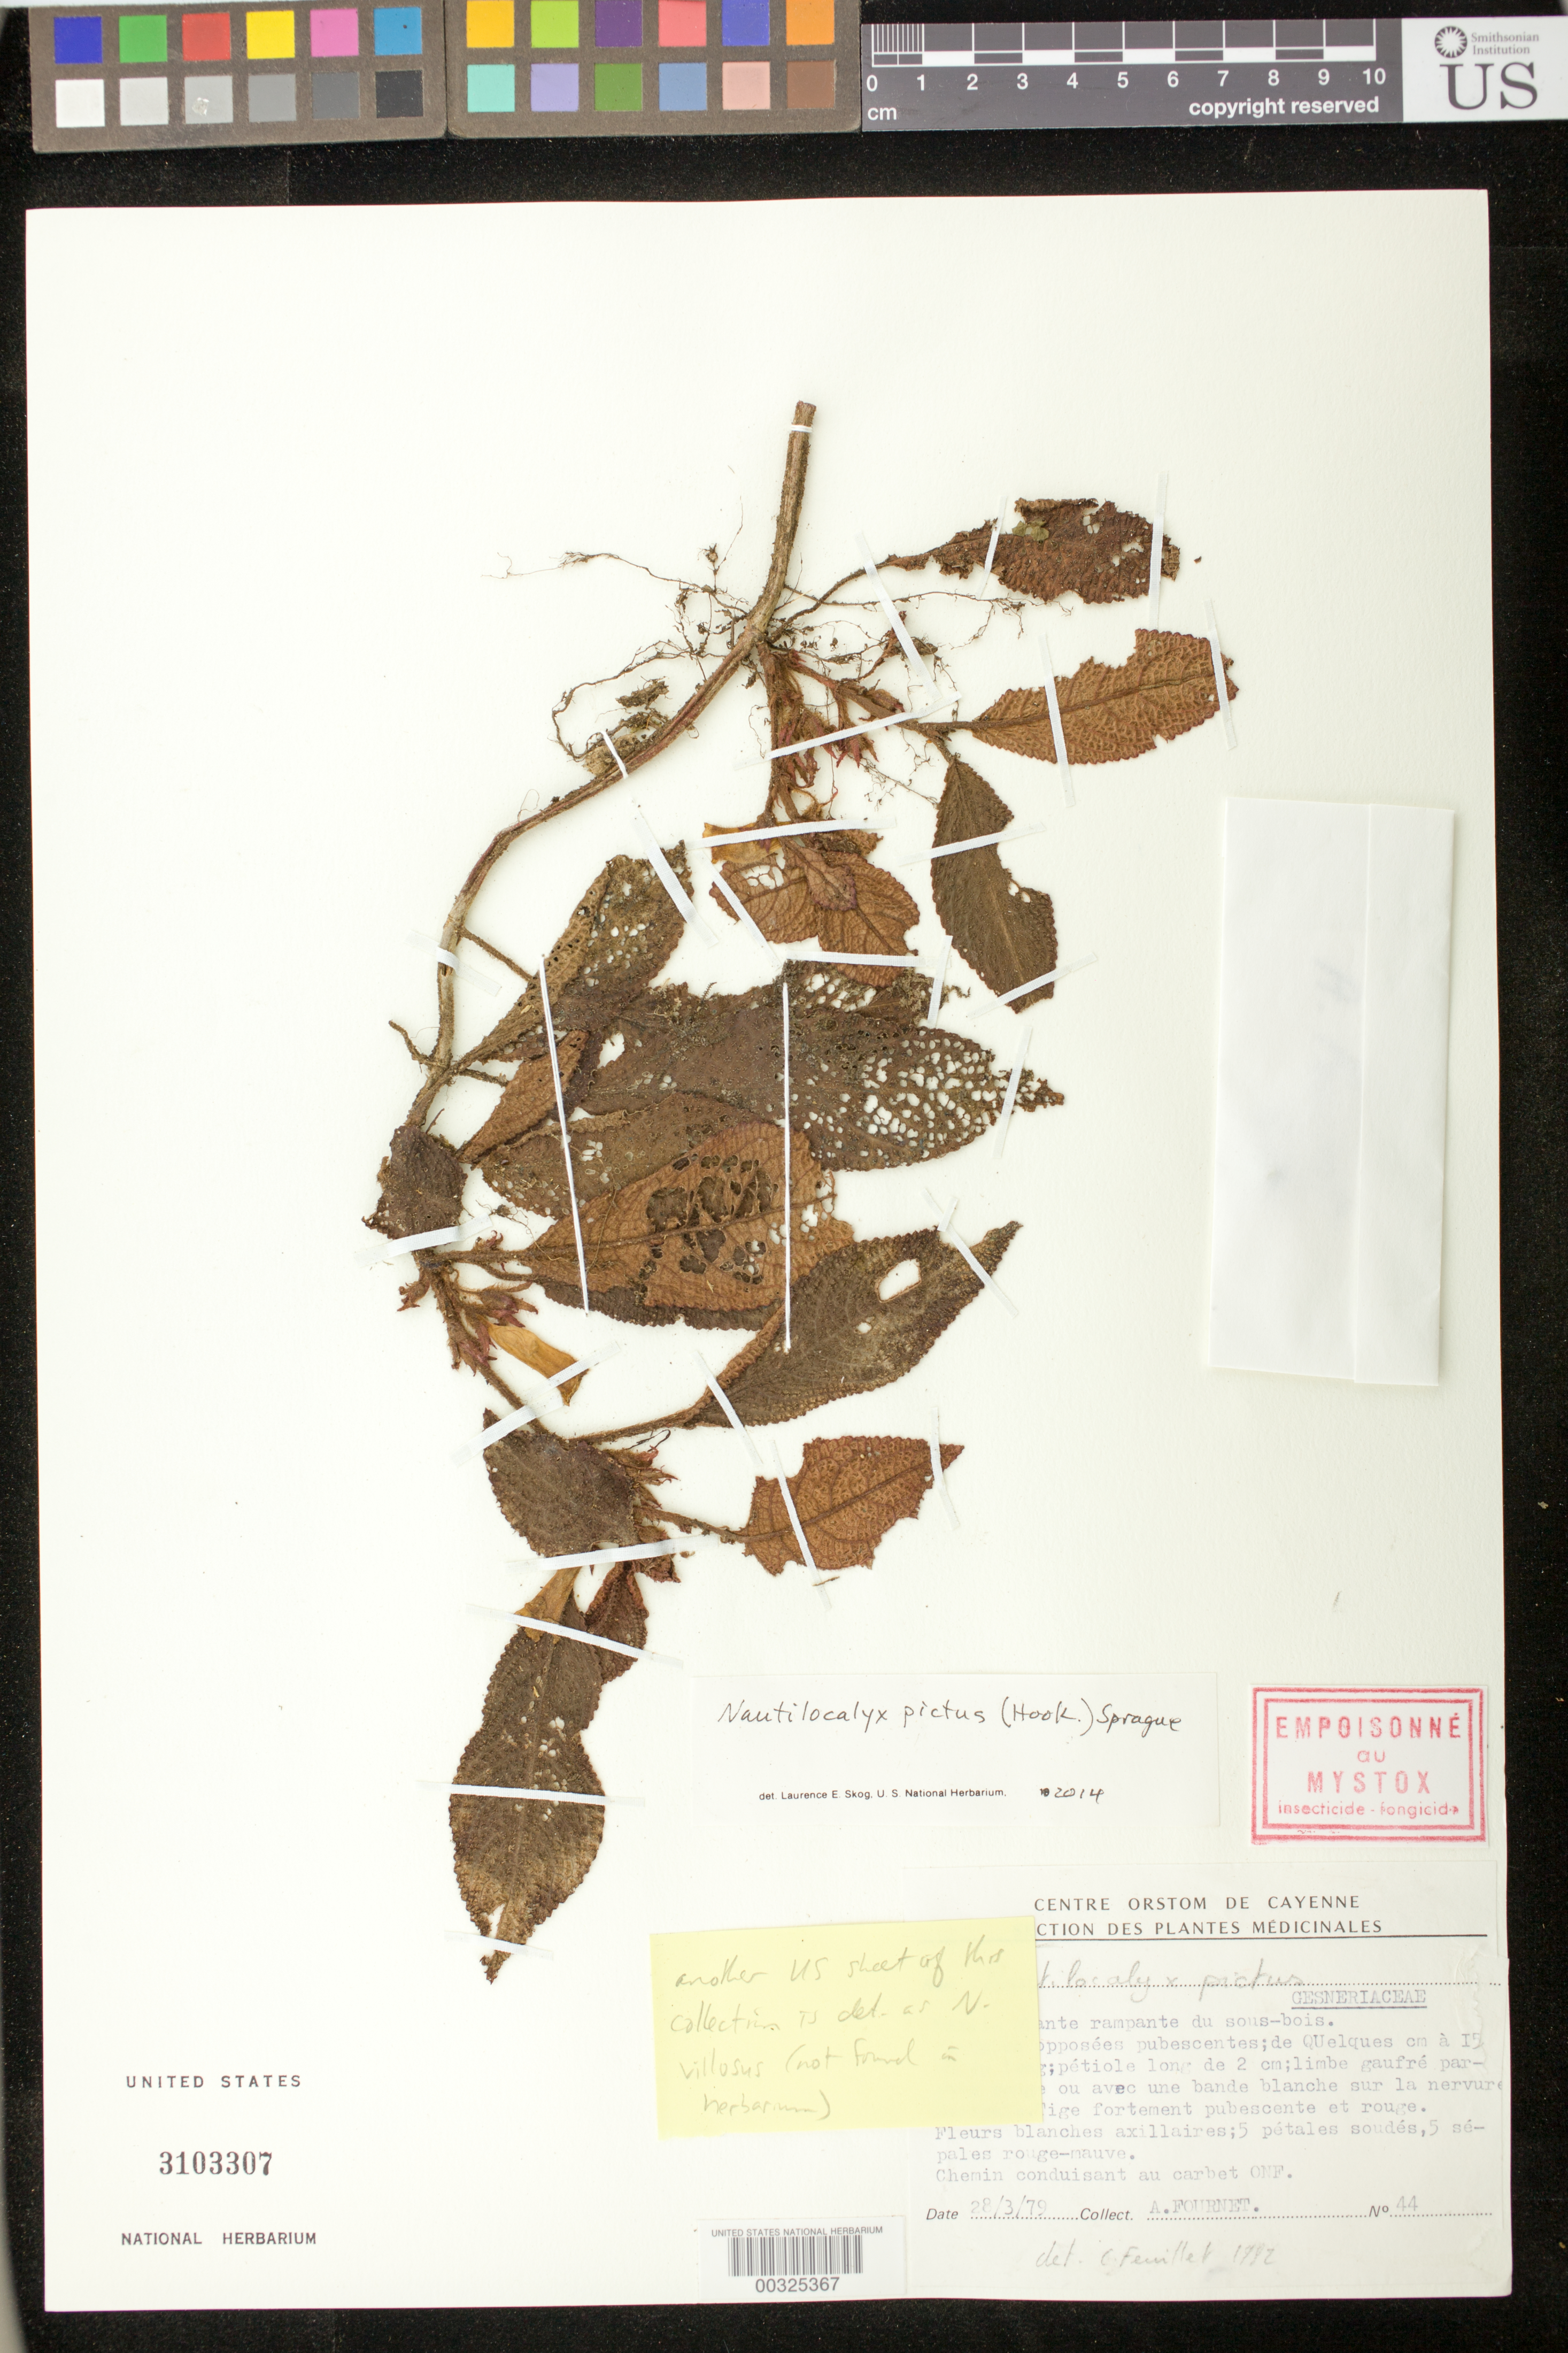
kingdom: Plantae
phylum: Tracheophyta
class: Magnoliopsida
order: Lamiales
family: Gesneriaceae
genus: Nautilocalyx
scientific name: Nautilocalyx pictus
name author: (Hook.) Sprague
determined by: Skog, Laurence E.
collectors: A. Fournet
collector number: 44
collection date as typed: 28 Mar 1979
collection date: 1979-03-28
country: French Guiana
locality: Chemin conduisant au carbet ONF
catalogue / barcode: US 3103307